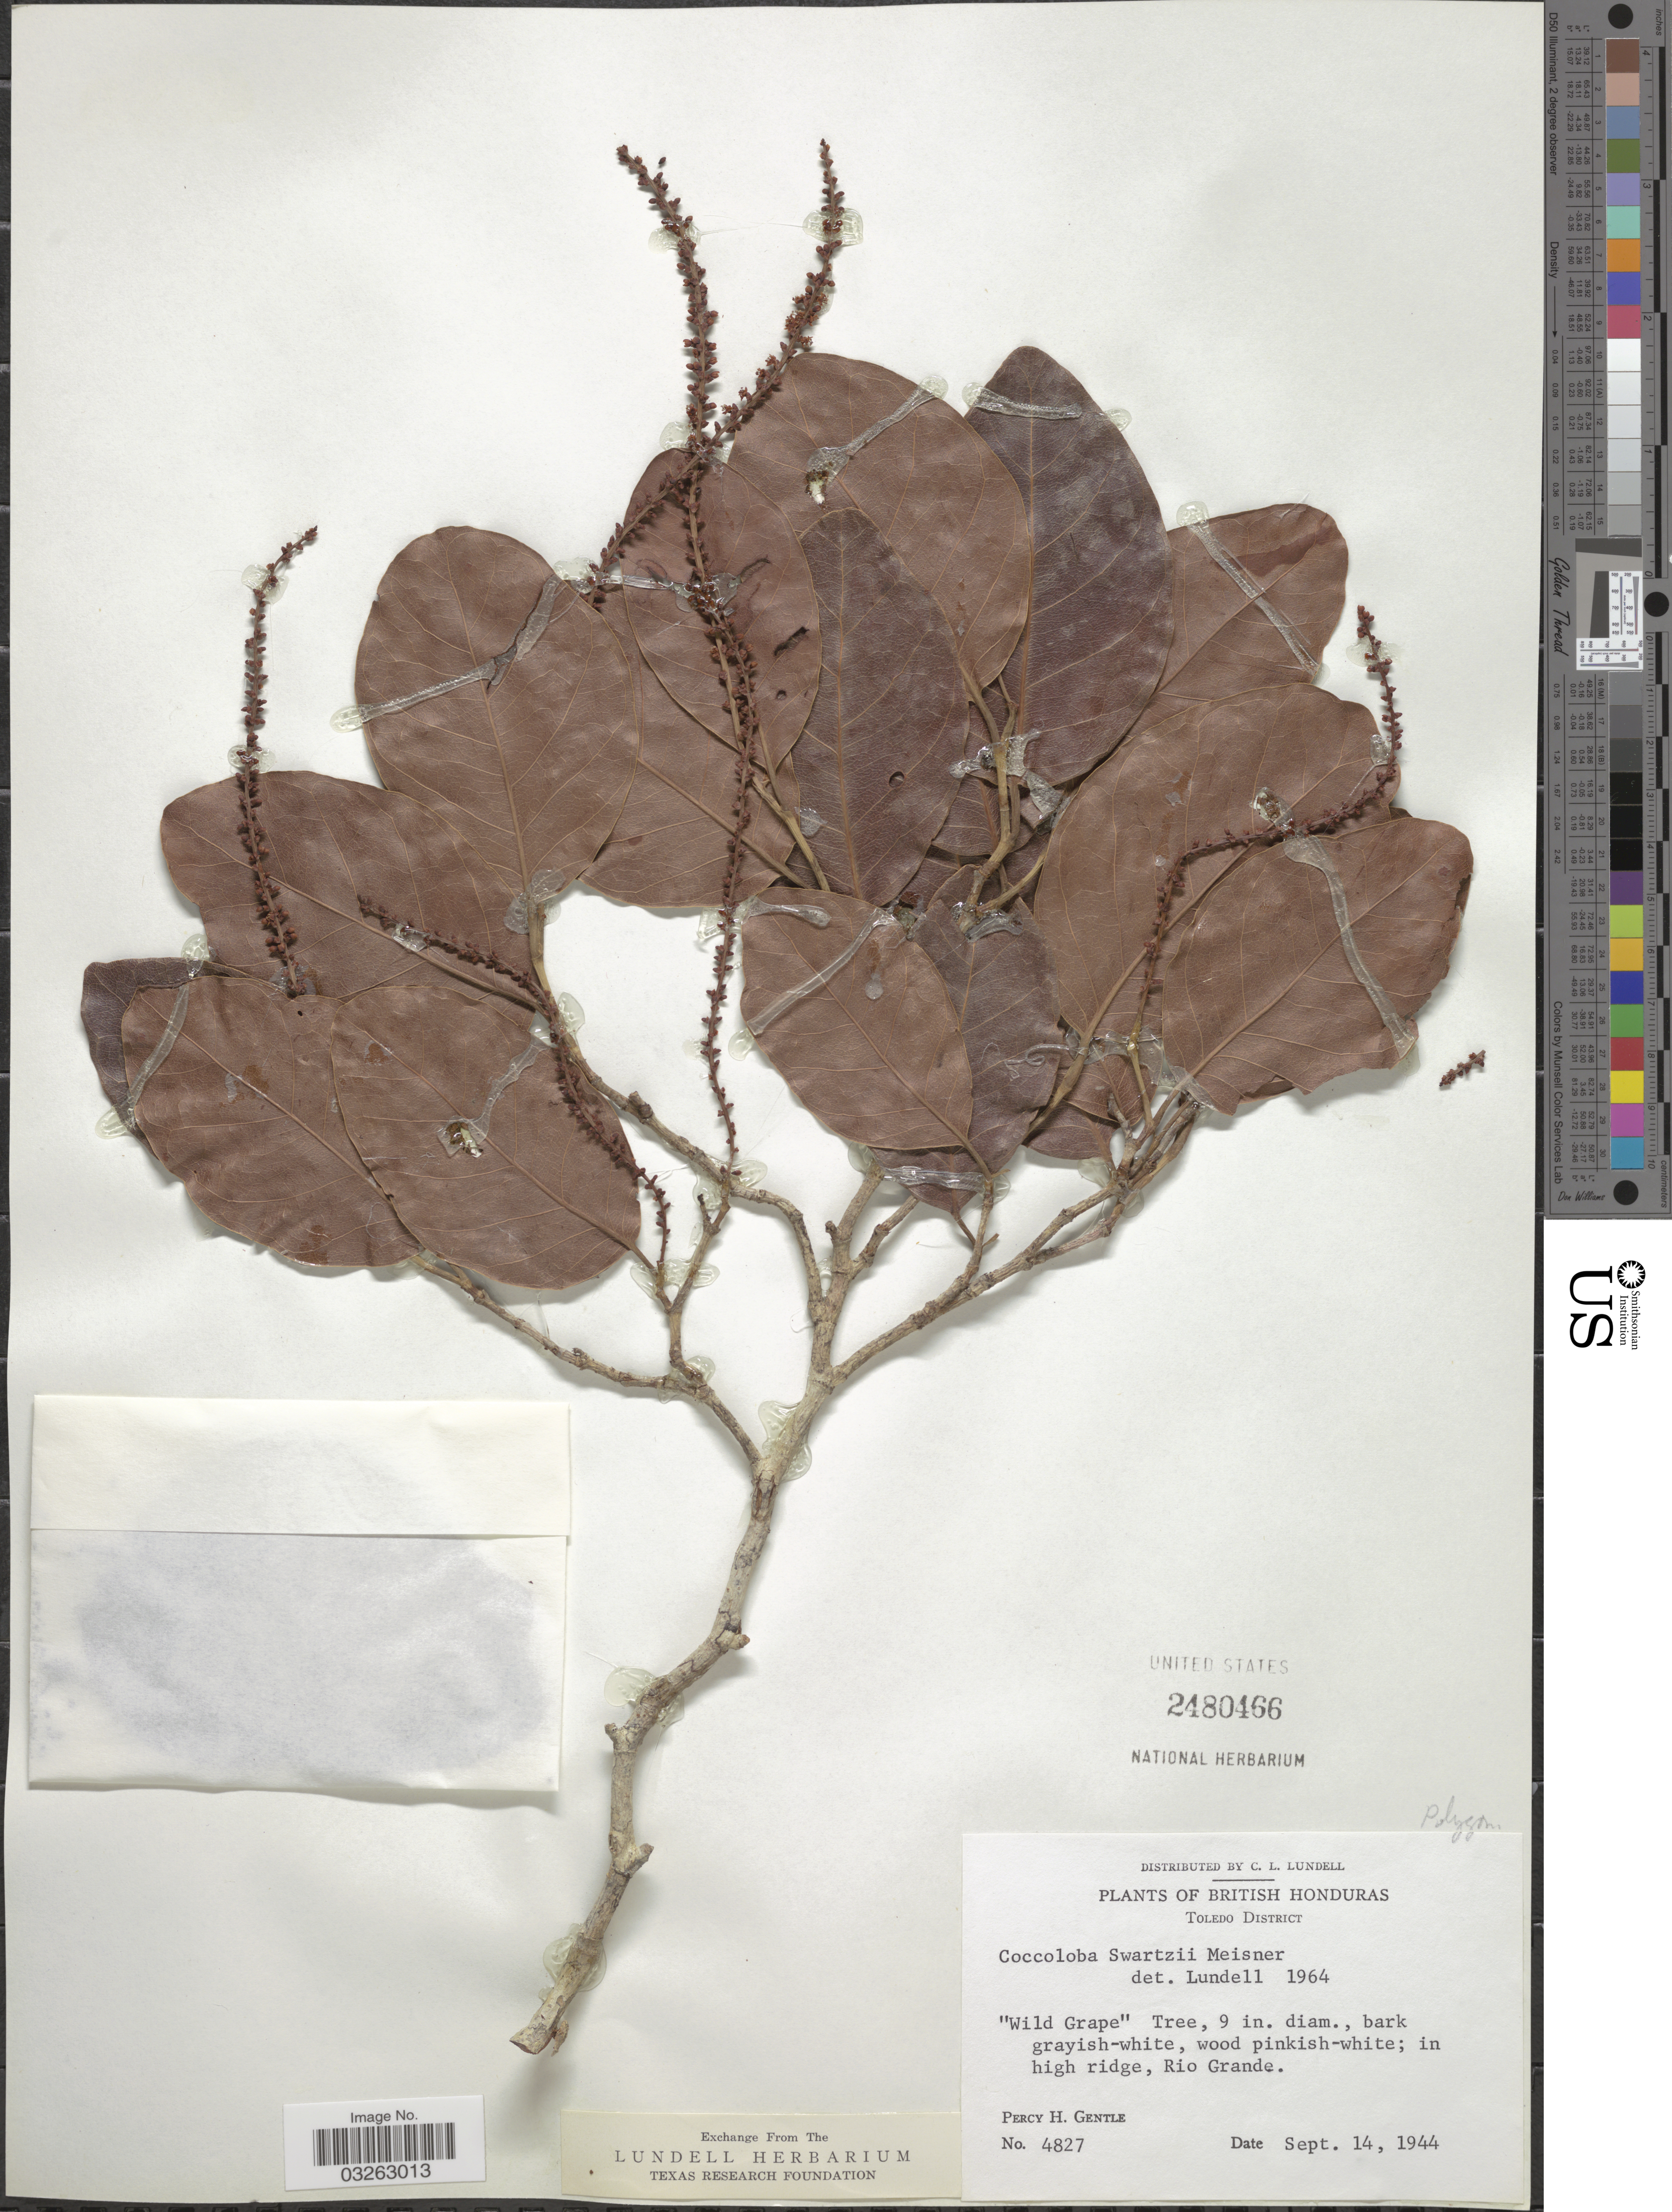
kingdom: Plantae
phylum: Tracheophyta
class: Magnoliopsida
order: Caryophyllales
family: Polygonaceae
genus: Coccoloba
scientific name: Coccoloba swartzii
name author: Meisn.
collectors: P. H. Gentle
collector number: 4827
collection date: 1944-09-14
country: Belize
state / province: Toledo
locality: British Honduras, Toledo District, in high ridge, Rio Grande.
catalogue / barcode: US 2480466